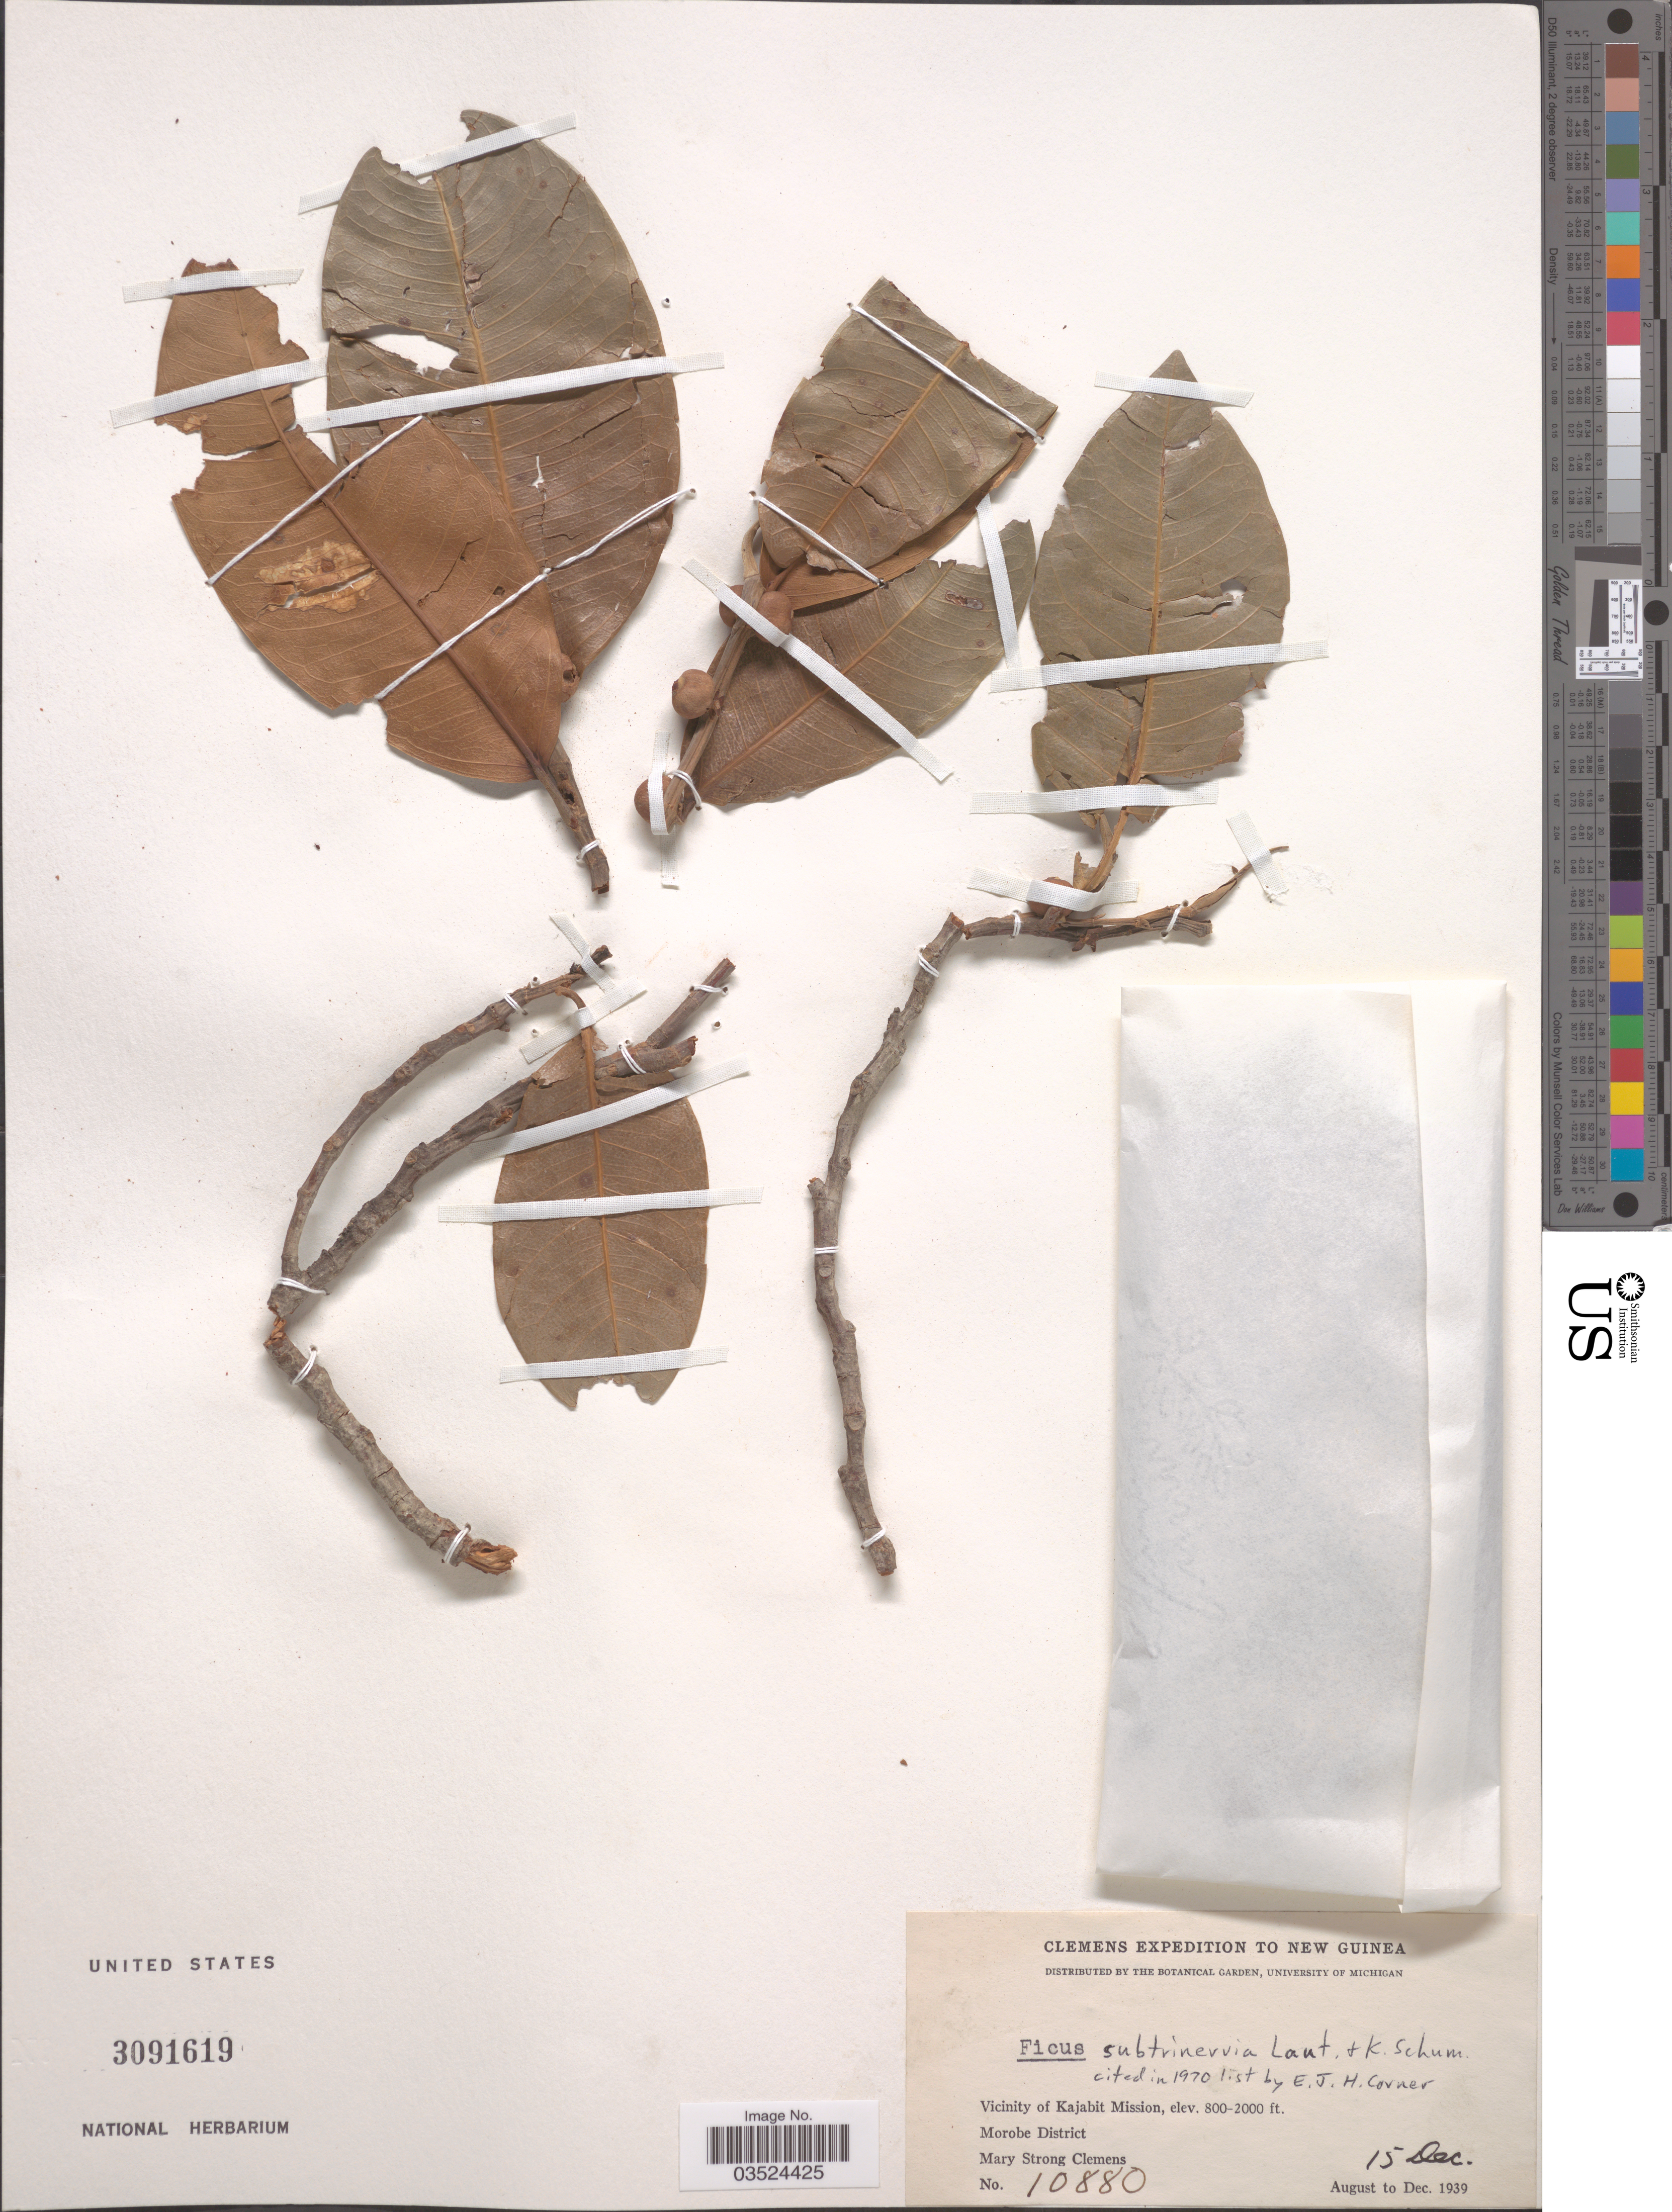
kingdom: Plantae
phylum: Tracheophyta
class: Magnoliopsida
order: Rosales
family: Moraceae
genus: Ficus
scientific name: Ficus subtrinervia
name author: K. Schum. & Lauterb.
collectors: M. S. Clemens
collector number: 10880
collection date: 1939-12-15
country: Papua New Guinea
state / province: Morobe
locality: New Guinea. Vicinity of Kajabit Mission. Morobe District.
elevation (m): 244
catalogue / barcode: US 3091619